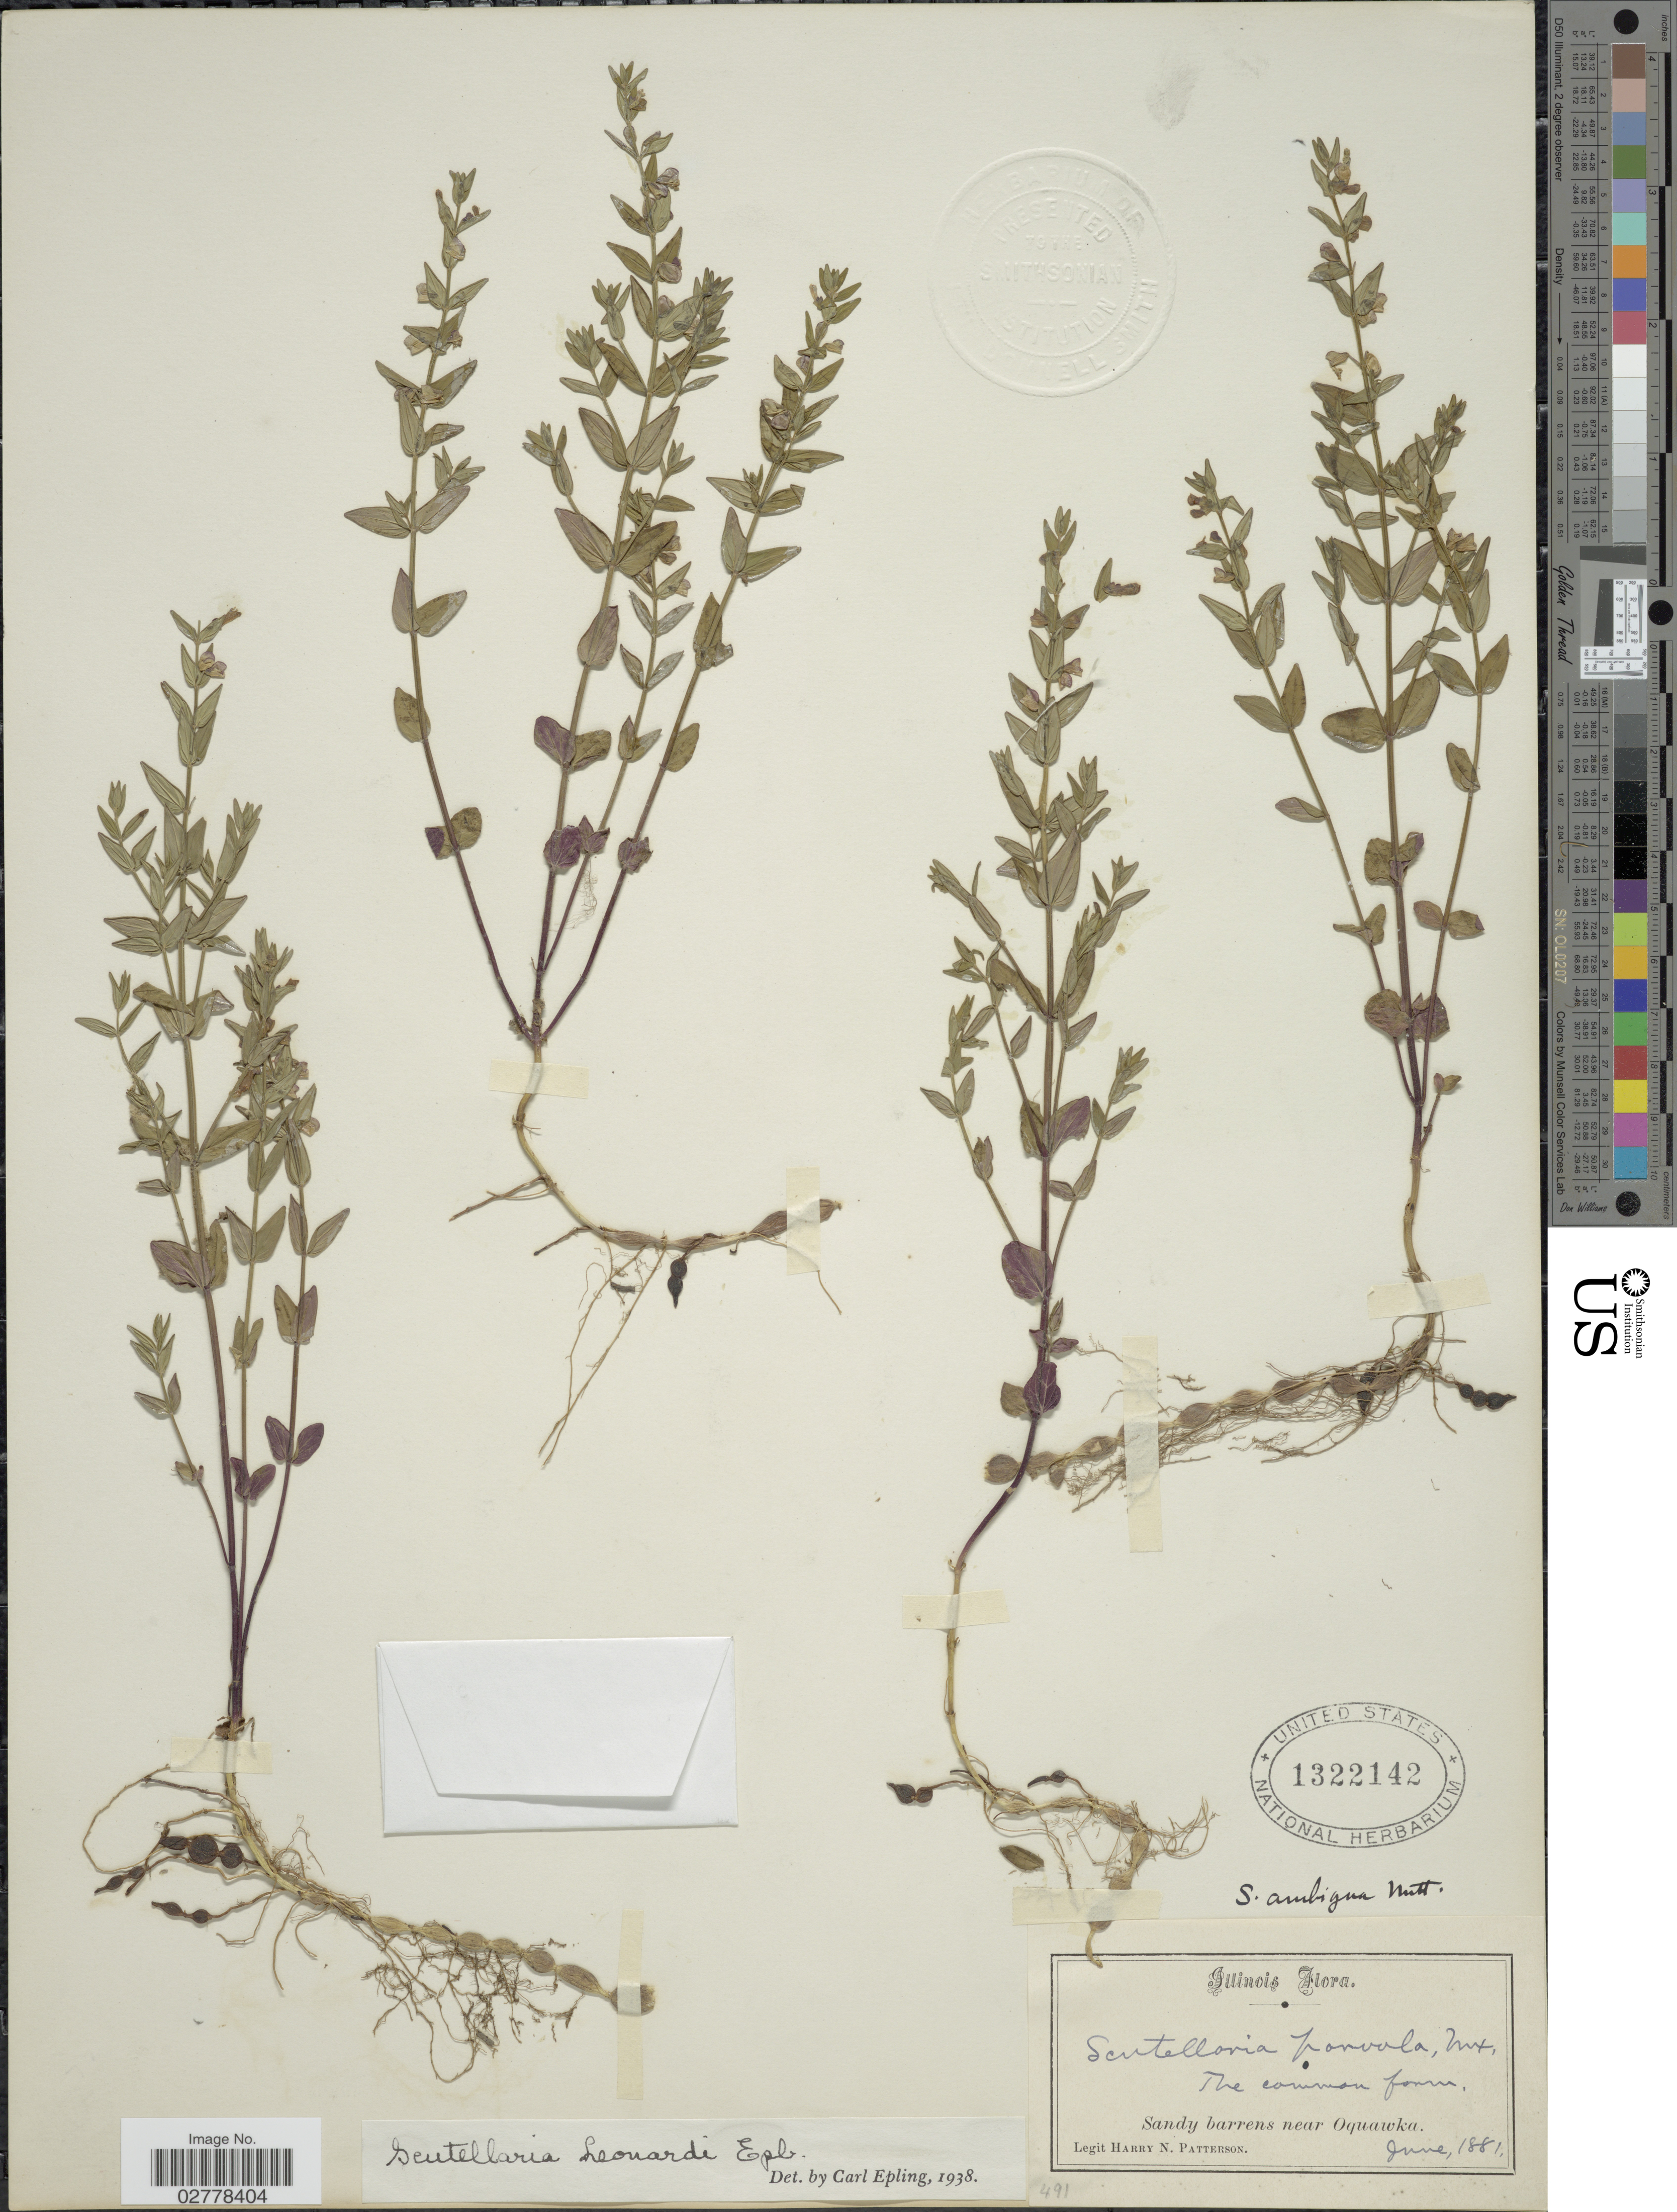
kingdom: Plantae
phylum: Tracheophyta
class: Magnoliopsida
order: Lamiales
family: Lamiaceae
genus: Scutellaria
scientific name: Scutellaria leonardii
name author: Epling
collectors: H. N. Patterson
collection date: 1881-06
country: United States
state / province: Illinois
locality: Sandy barrens near Oquawka.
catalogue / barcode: US 1322142